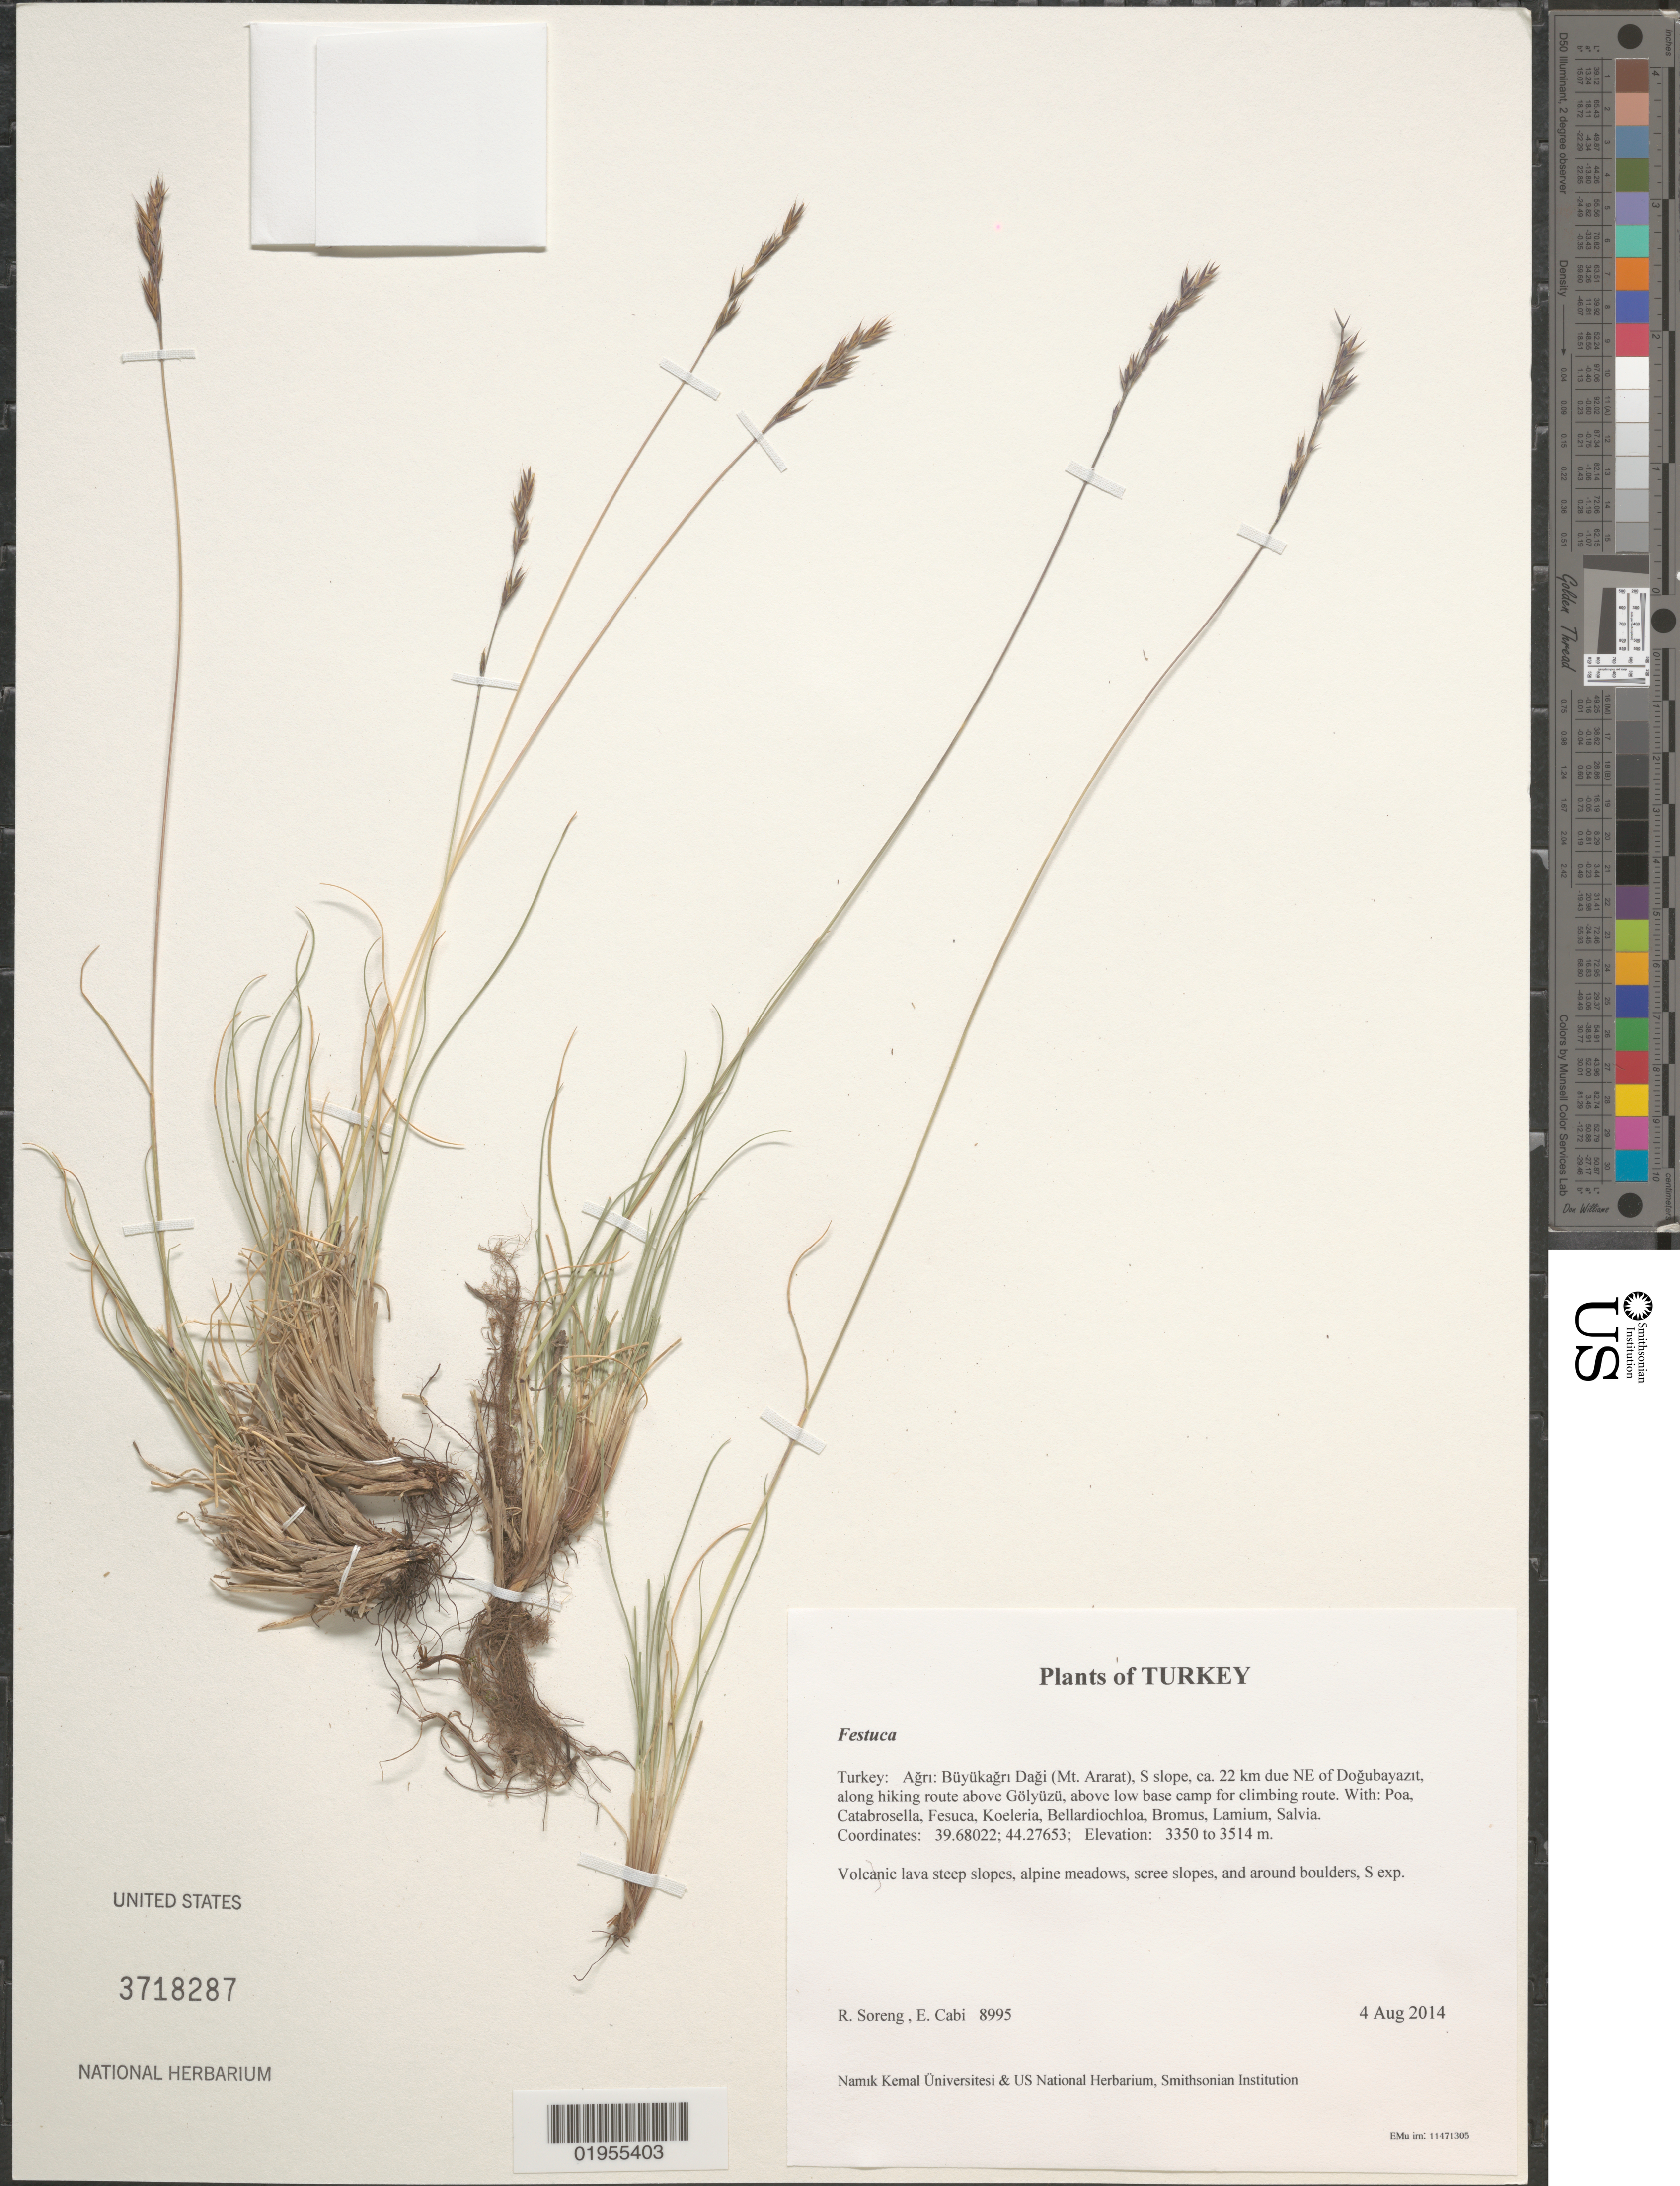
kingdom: Plantae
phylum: Tracheophyta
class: Liliopsida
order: Poales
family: Poaceae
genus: Festuca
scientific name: Festuca sp.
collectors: R. J. Soreng & E. Cabi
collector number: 8995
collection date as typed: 4 Aug 2014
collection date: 2014-08-04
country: Turkey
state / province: Agri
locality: Büyükagri Dagi (Mt. Ararat), S slope, ca. 22 km due NE of Dogubayazit, along hiking route above Gölyüzü, above low base camp for climbing route.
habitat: Volcanic lava steep slopes, alpine meadows, scree slopes, and around boulders, S exp.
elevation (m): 3350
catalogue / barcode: US 3718287